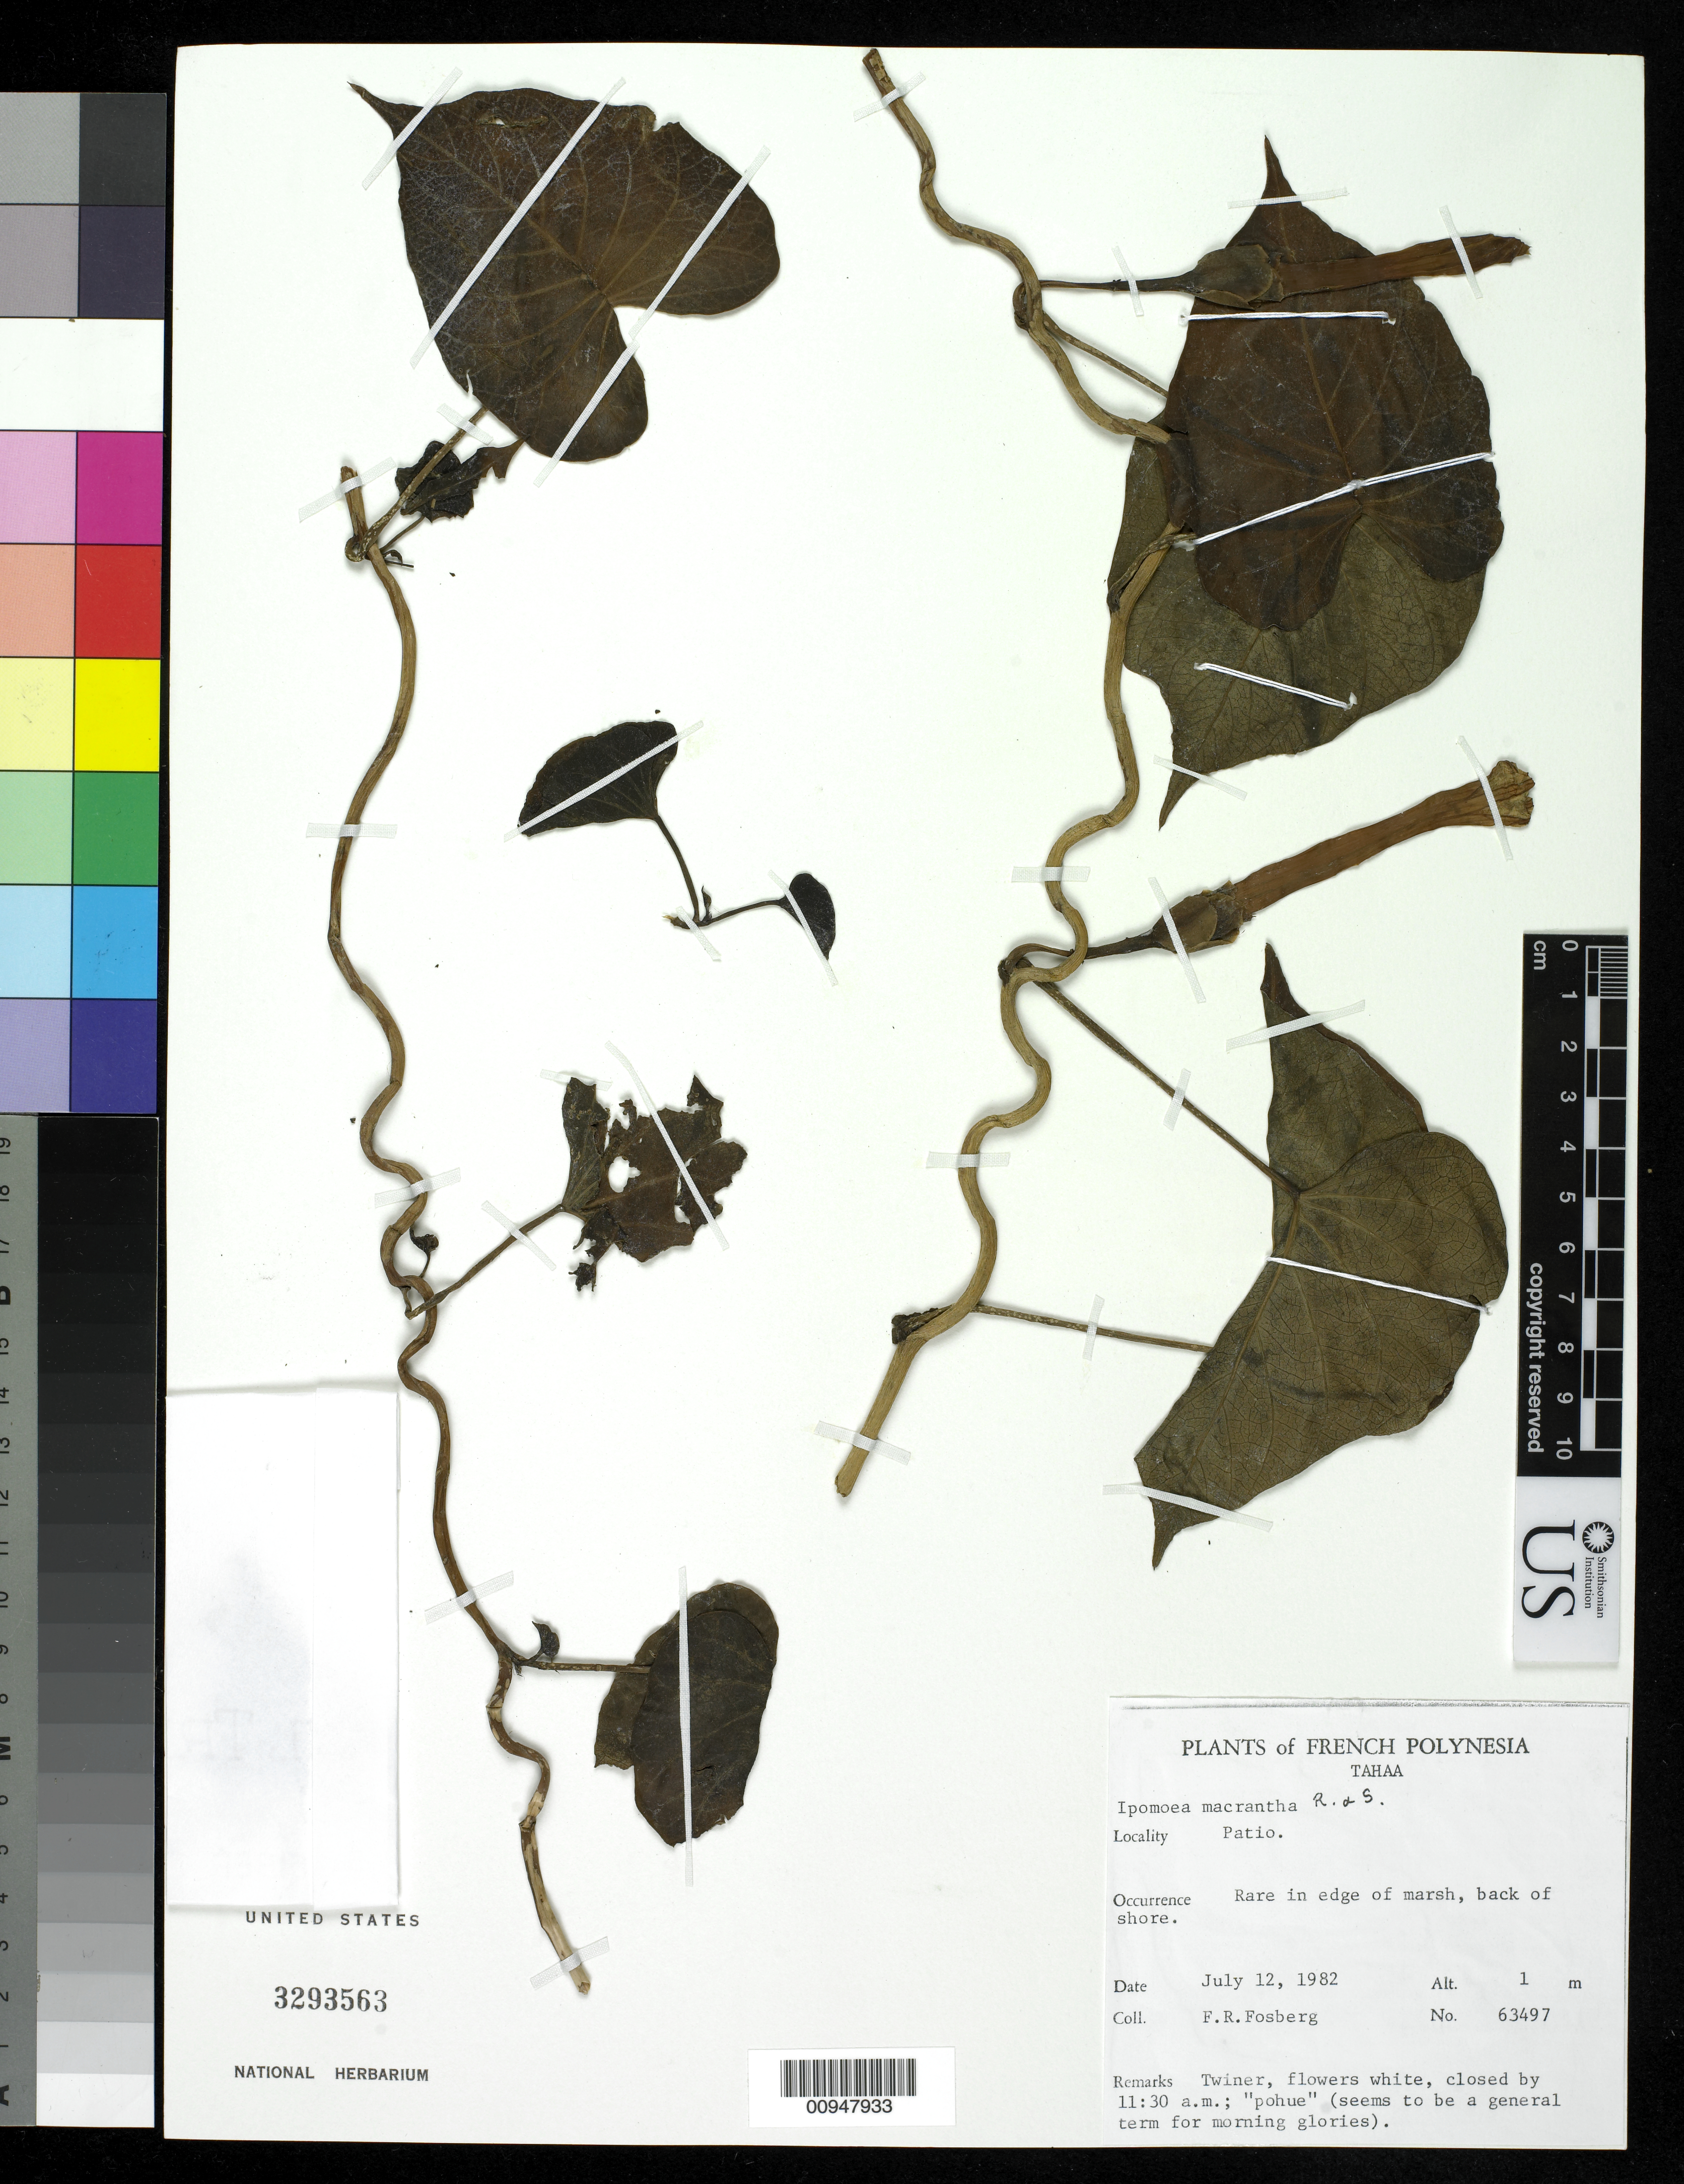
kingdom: Plantae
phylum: Tracheophyta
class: Magnoliopsida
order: Solanales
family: Convolvulaceae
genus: Ipomoea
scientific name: Ipomoea violacea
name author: L.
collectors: F. R. Fosberg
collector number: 63497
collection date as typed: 12 Jul 1982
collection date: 1982-07-12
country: French Polynesia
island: Tahaa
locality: Patio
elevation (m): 1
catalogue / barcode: US 3293563